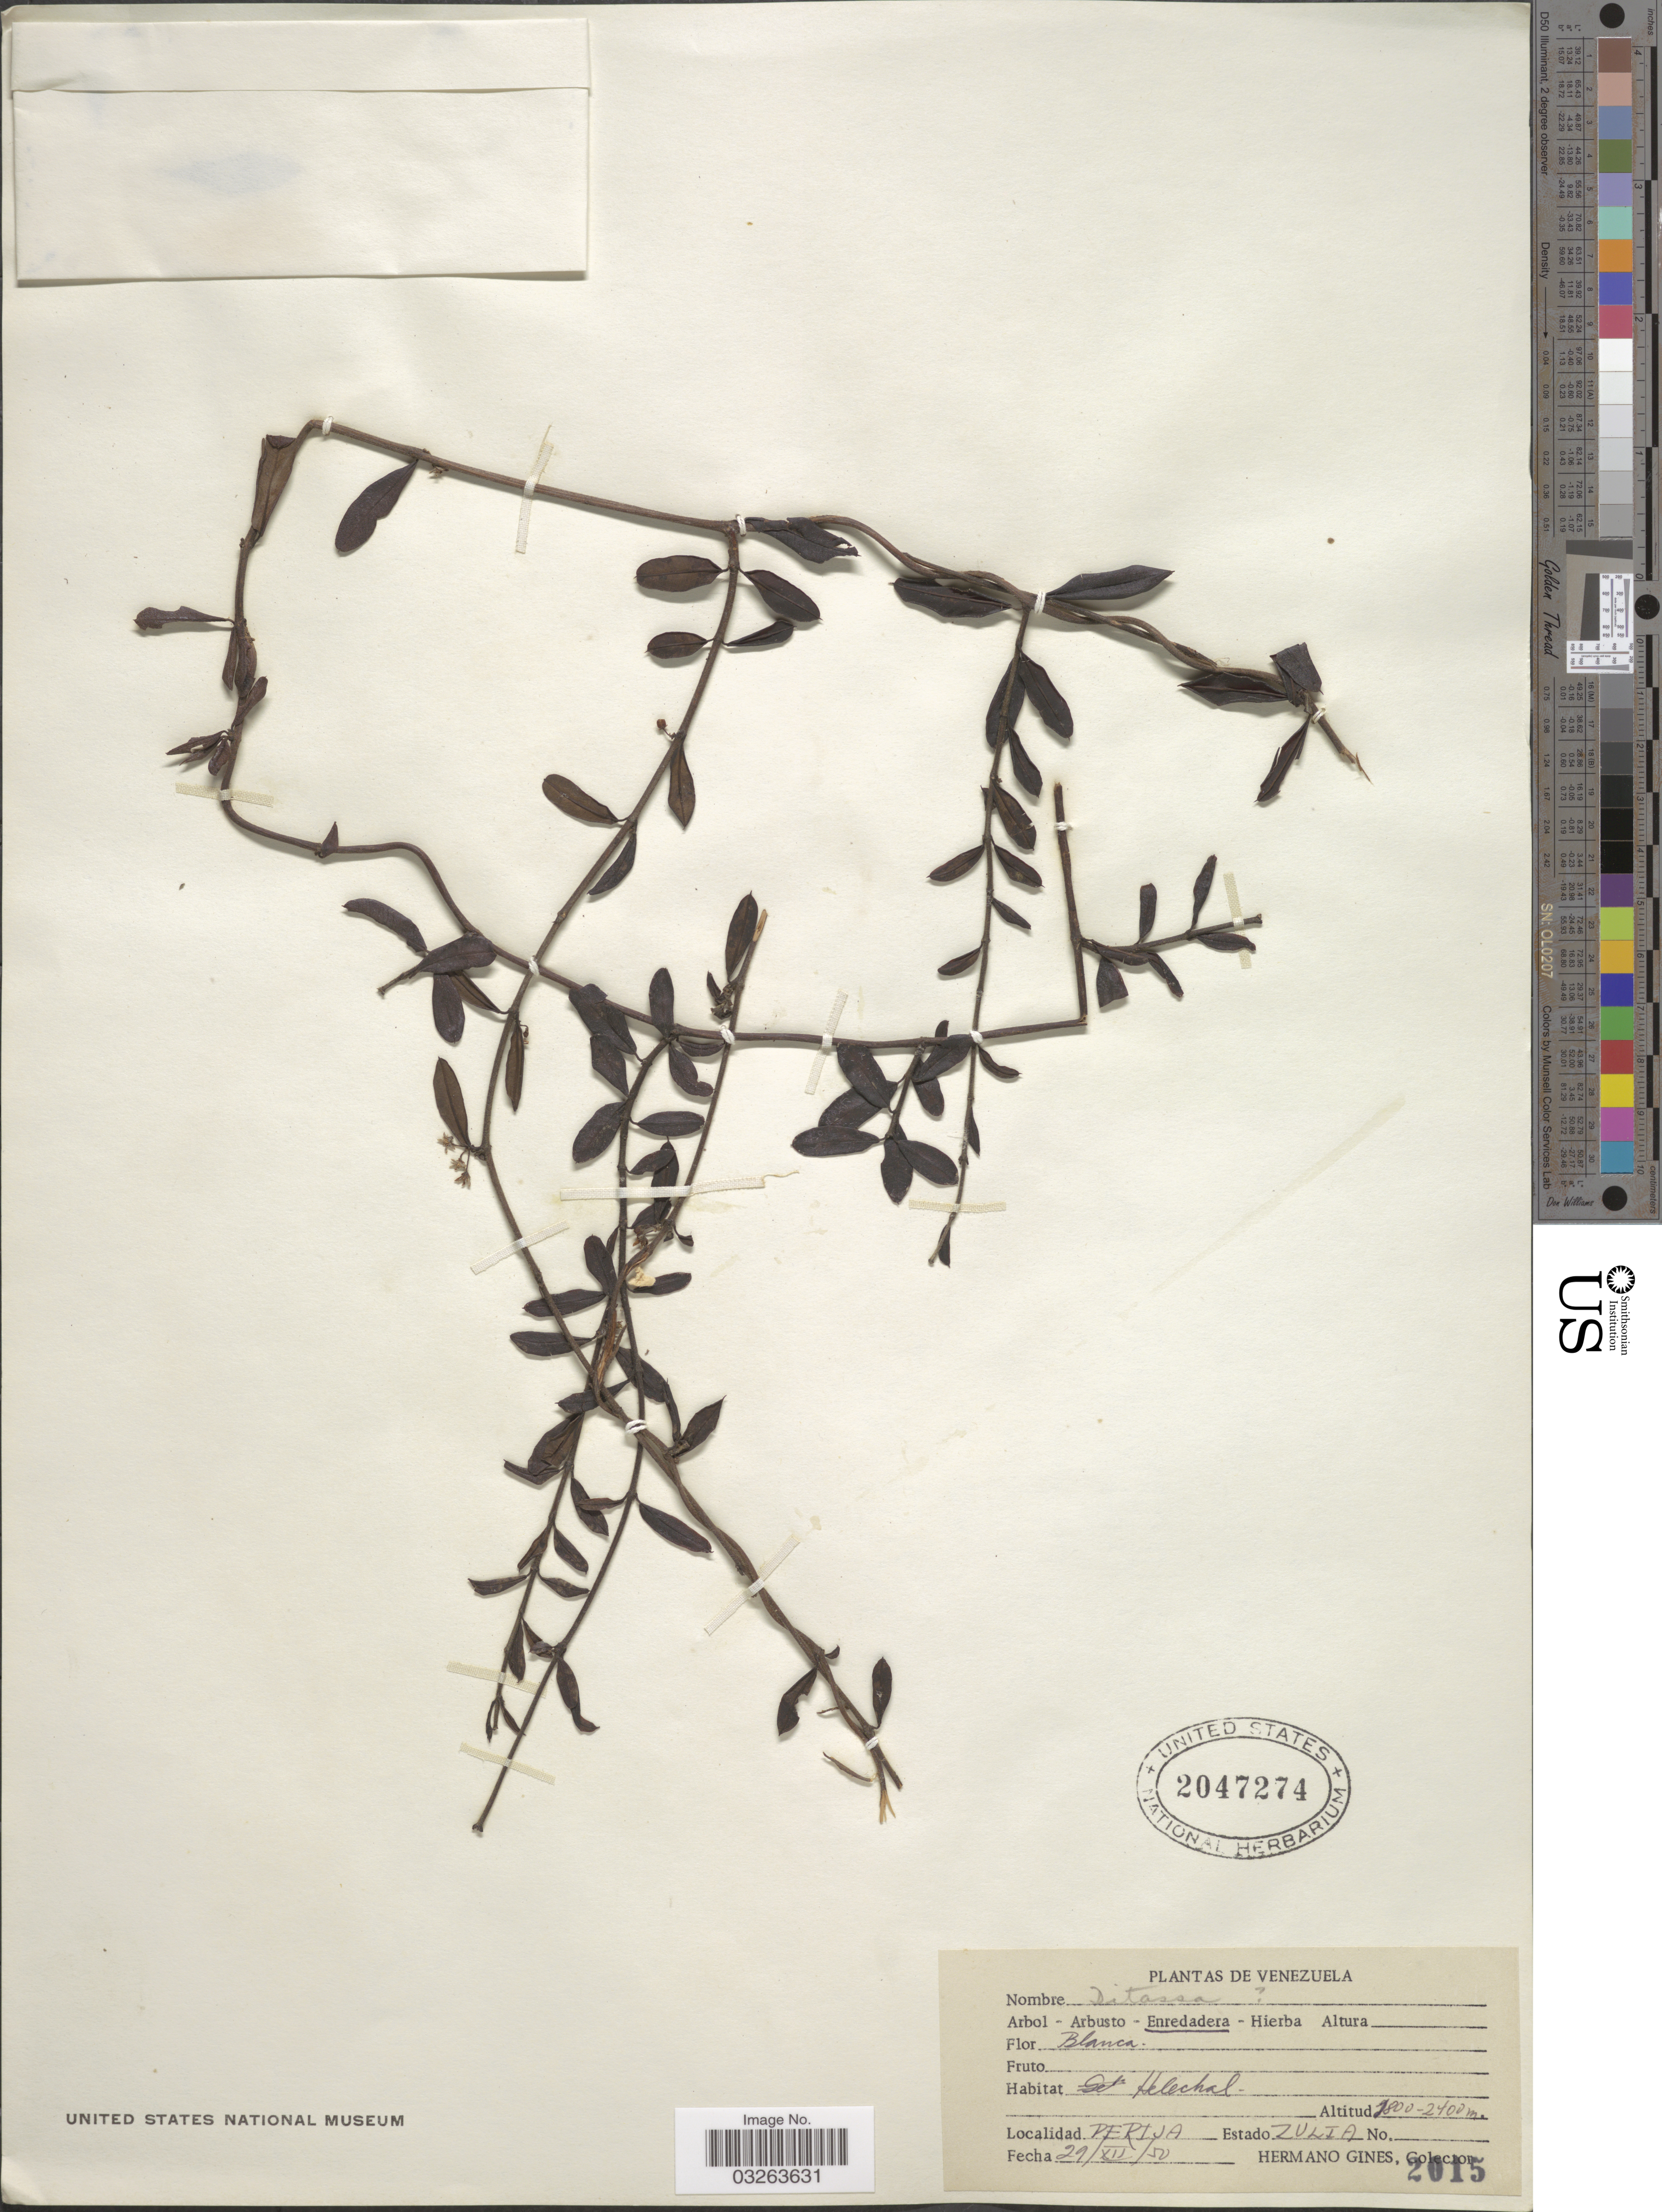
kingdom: Plantae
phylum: Tracheophyta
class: Magnoliopsida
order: Gentianales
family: Apocynaceae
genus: Ditassa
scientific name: Ditassa sp.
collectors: Bro. Gines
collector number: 2015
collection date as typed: Transcribed d/m/y: 29/12/50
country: Venezuela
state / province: Zulia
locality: Perija.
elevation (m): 1800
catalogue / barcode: US 2047274